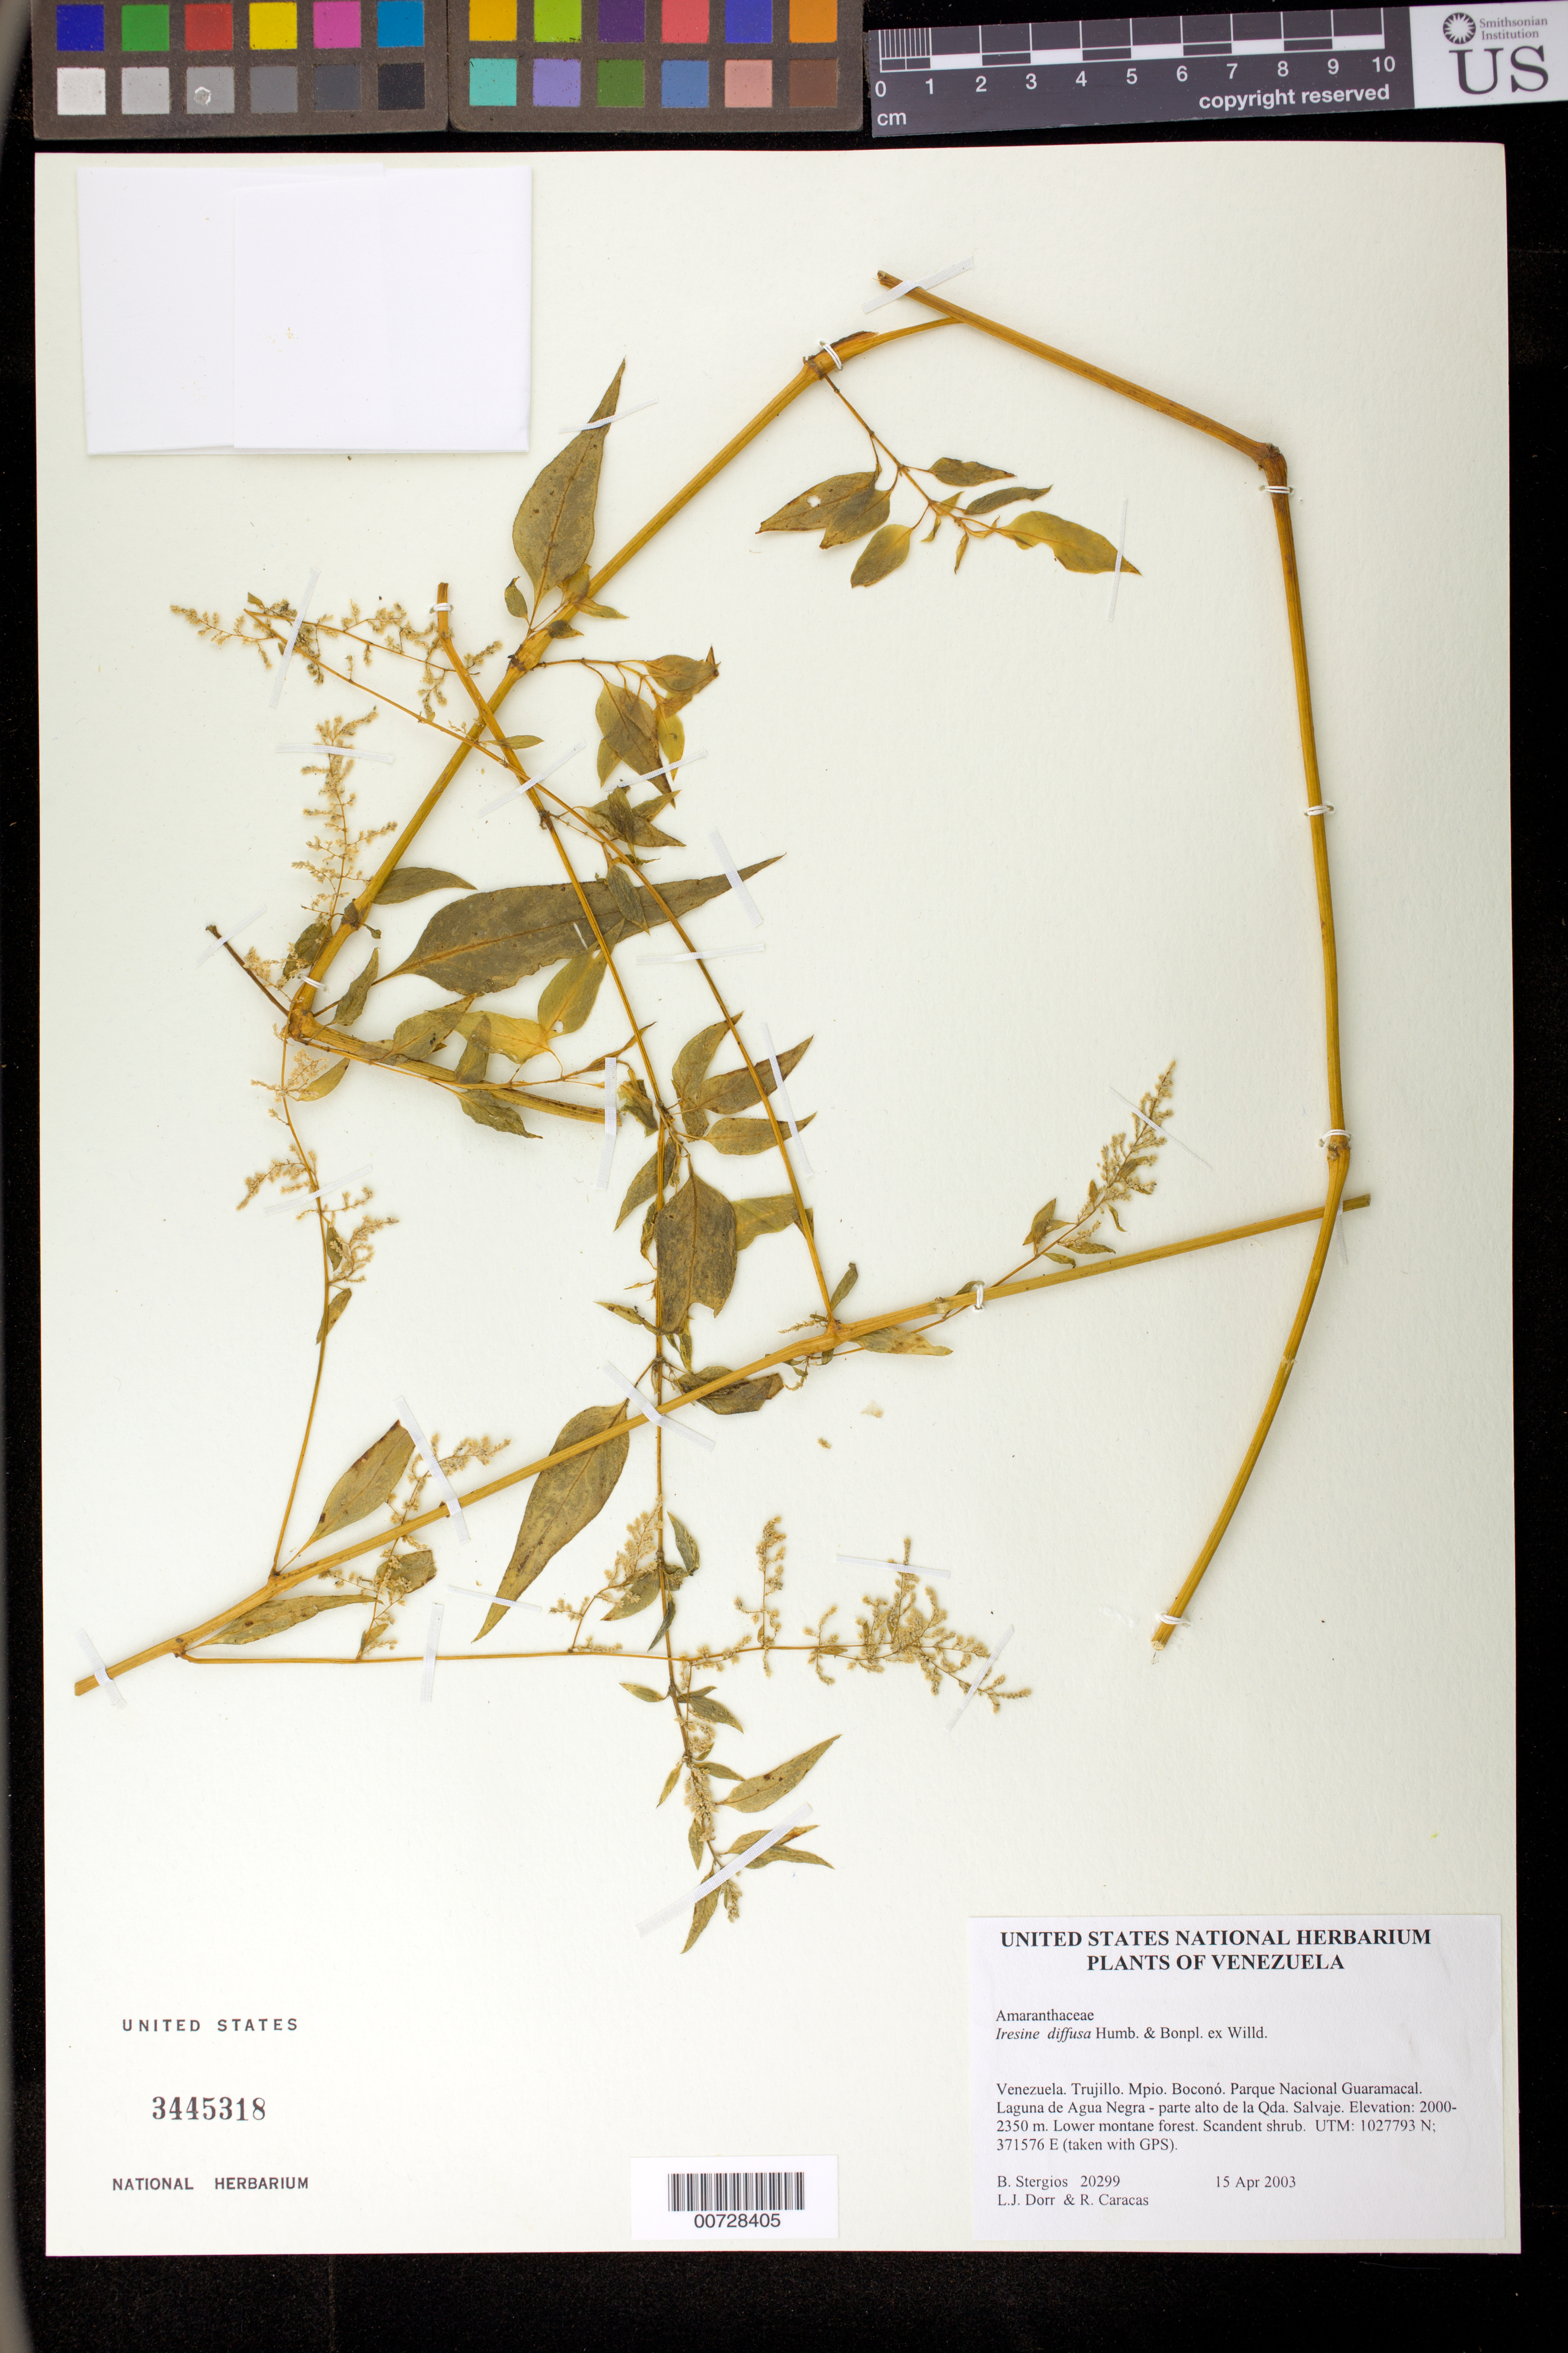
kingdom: Plantae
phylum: Tracheophyta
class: Magnoliopsida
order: Caryophyllales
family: Amaranthaceae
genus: Iresine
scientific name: Iresine diffusa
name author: Humb. & Bonpl. ex Willd.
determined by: Dorr, L. J., (BOT), Smithsonian Institution - National Museum of Natural History (UNITED STATES)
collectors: B. G. Stergios, L. J. Dorr & R. Caracas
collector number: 20299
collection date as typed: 15 Apr 2003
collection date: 2003-04-15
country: Venezuela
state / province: Trujillo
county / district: Boconó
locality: Parque Nacional Guaramacal, Laguna de Agua Negra - parte alto de la Qda. Salvaje.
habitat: Lower montane forest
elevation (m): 2000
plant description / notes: PORT, US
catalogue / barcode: US 3445318